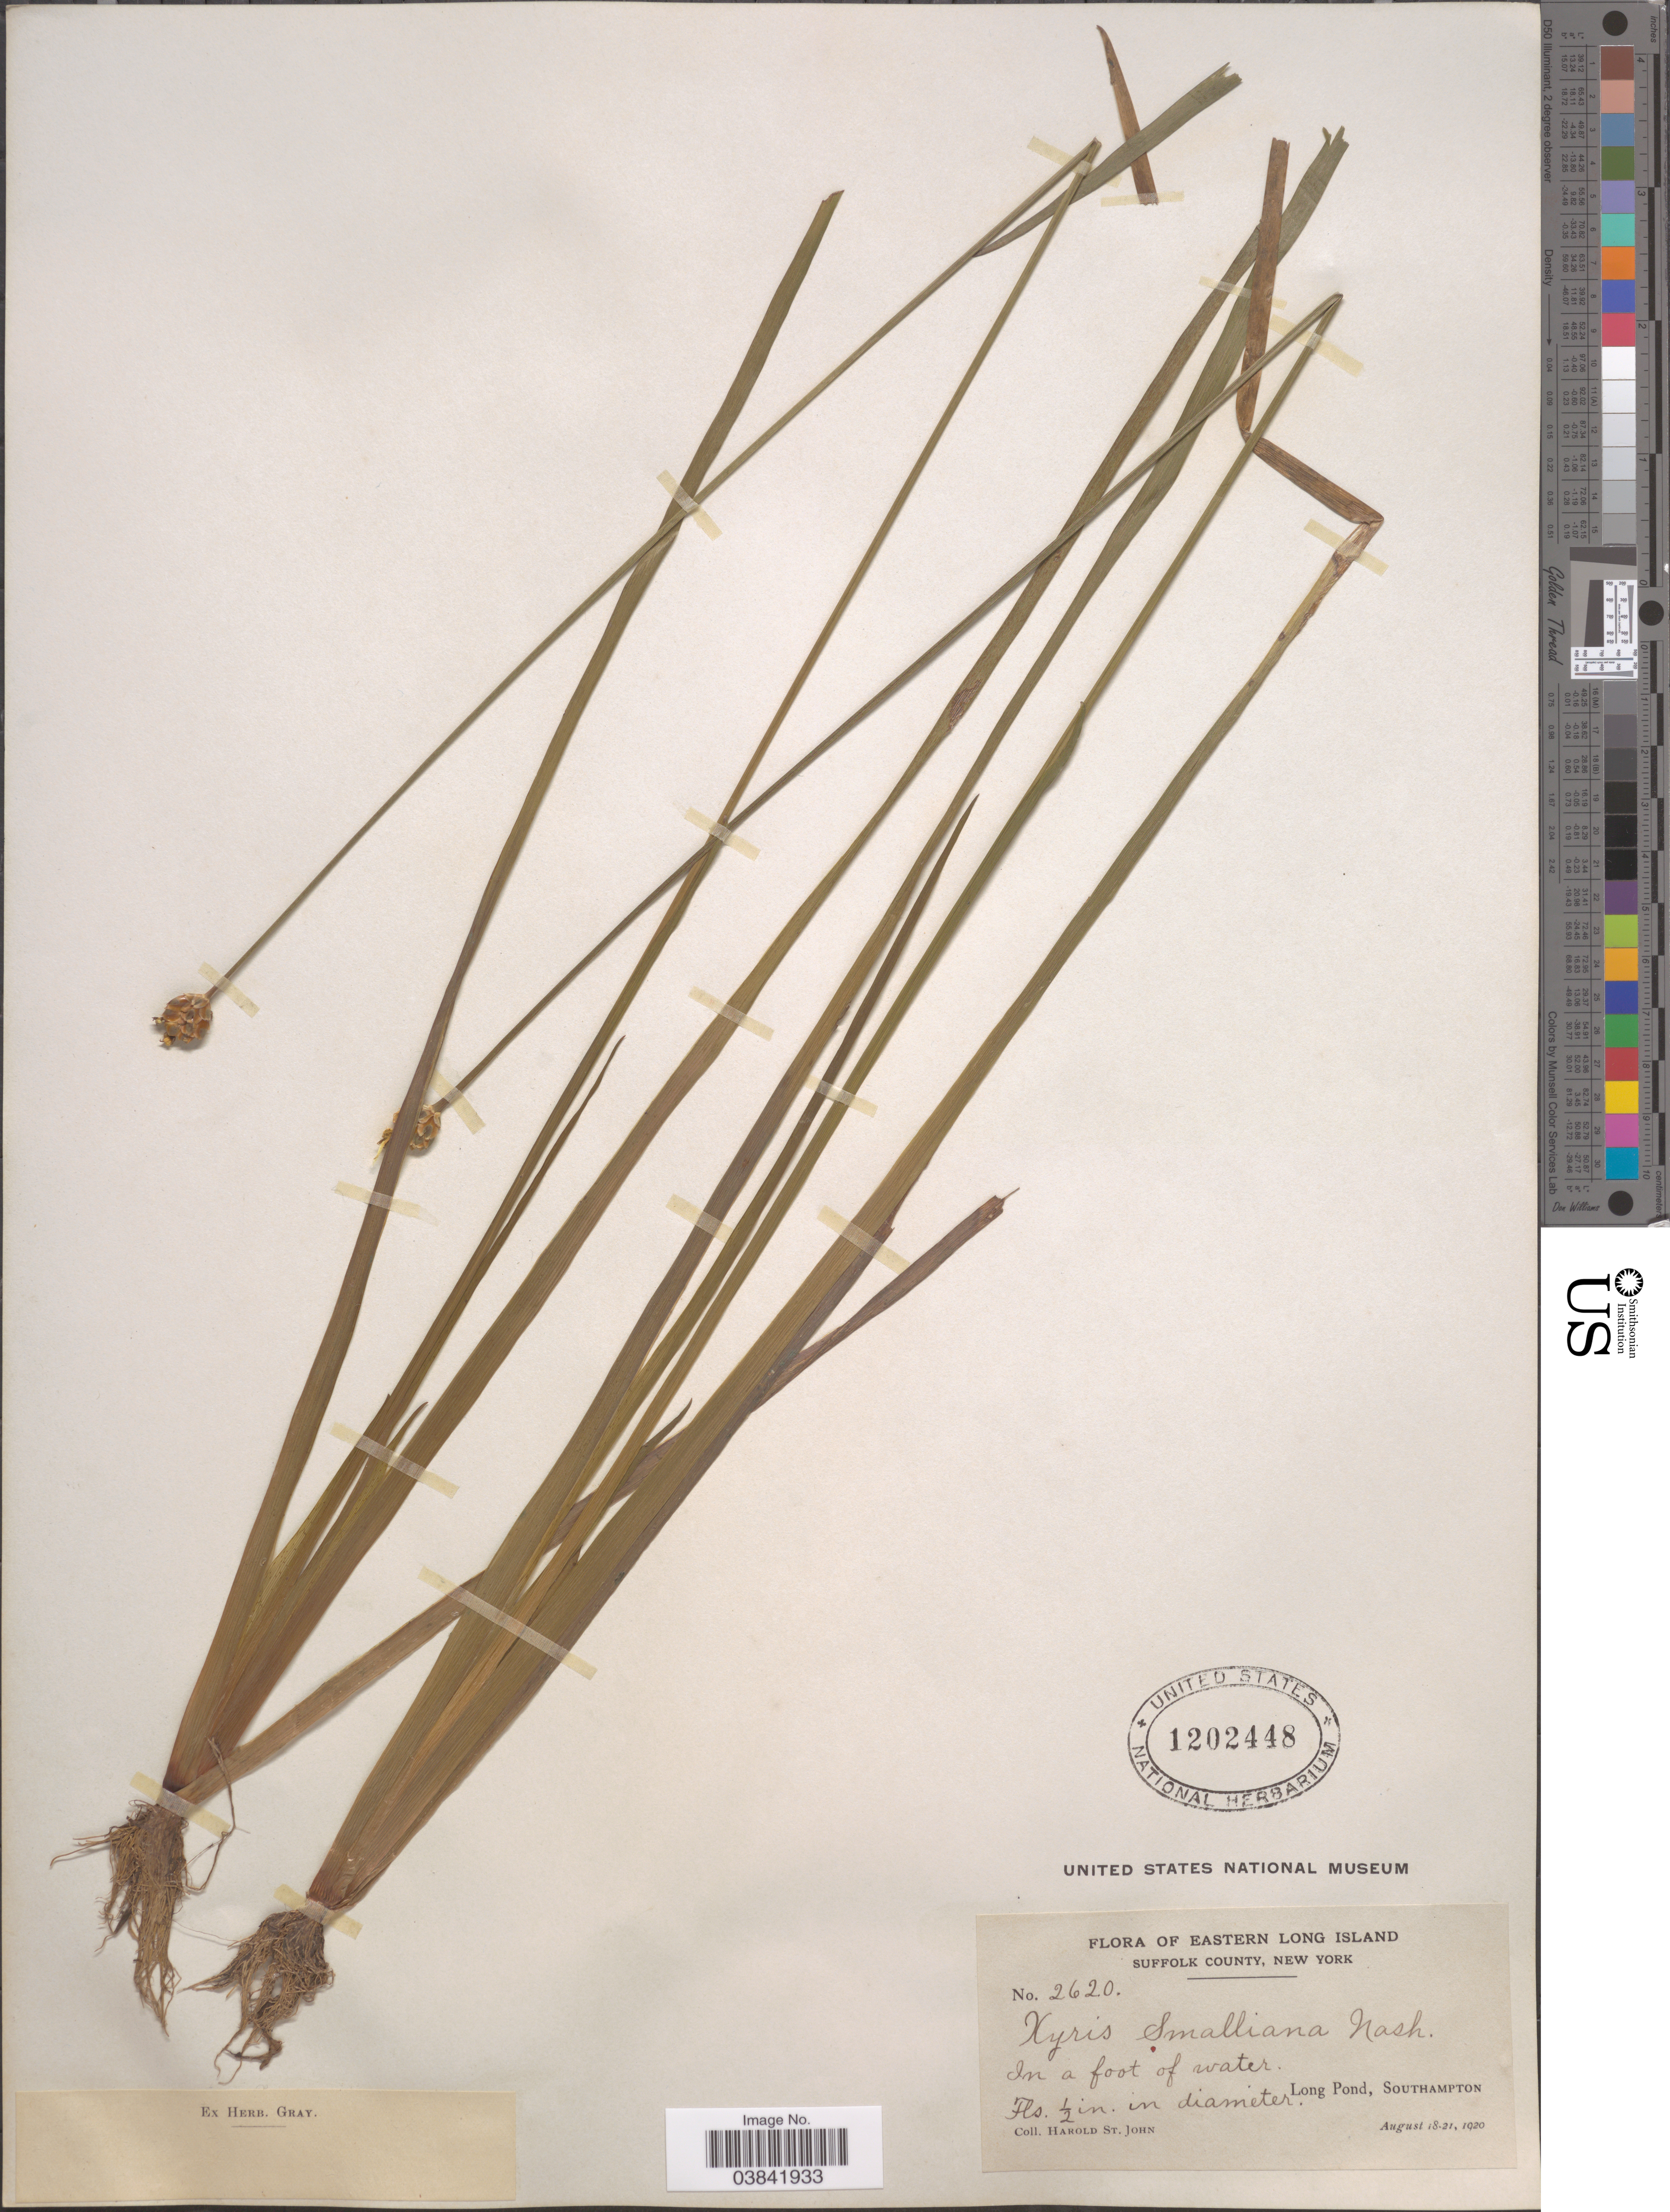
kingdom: Plantae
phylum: Tracheophyta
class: Liliopsida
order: Poales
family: Xyridaceae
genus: Xyris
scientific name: Xyris smalliana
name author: Nash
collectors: H. St. John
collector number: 2620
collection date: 1920-08-18/1920-08-21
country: United States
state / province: New York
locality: Eastern Long Island. Suffolk County. Long Pond, Southampton.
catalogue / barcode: US 1202448